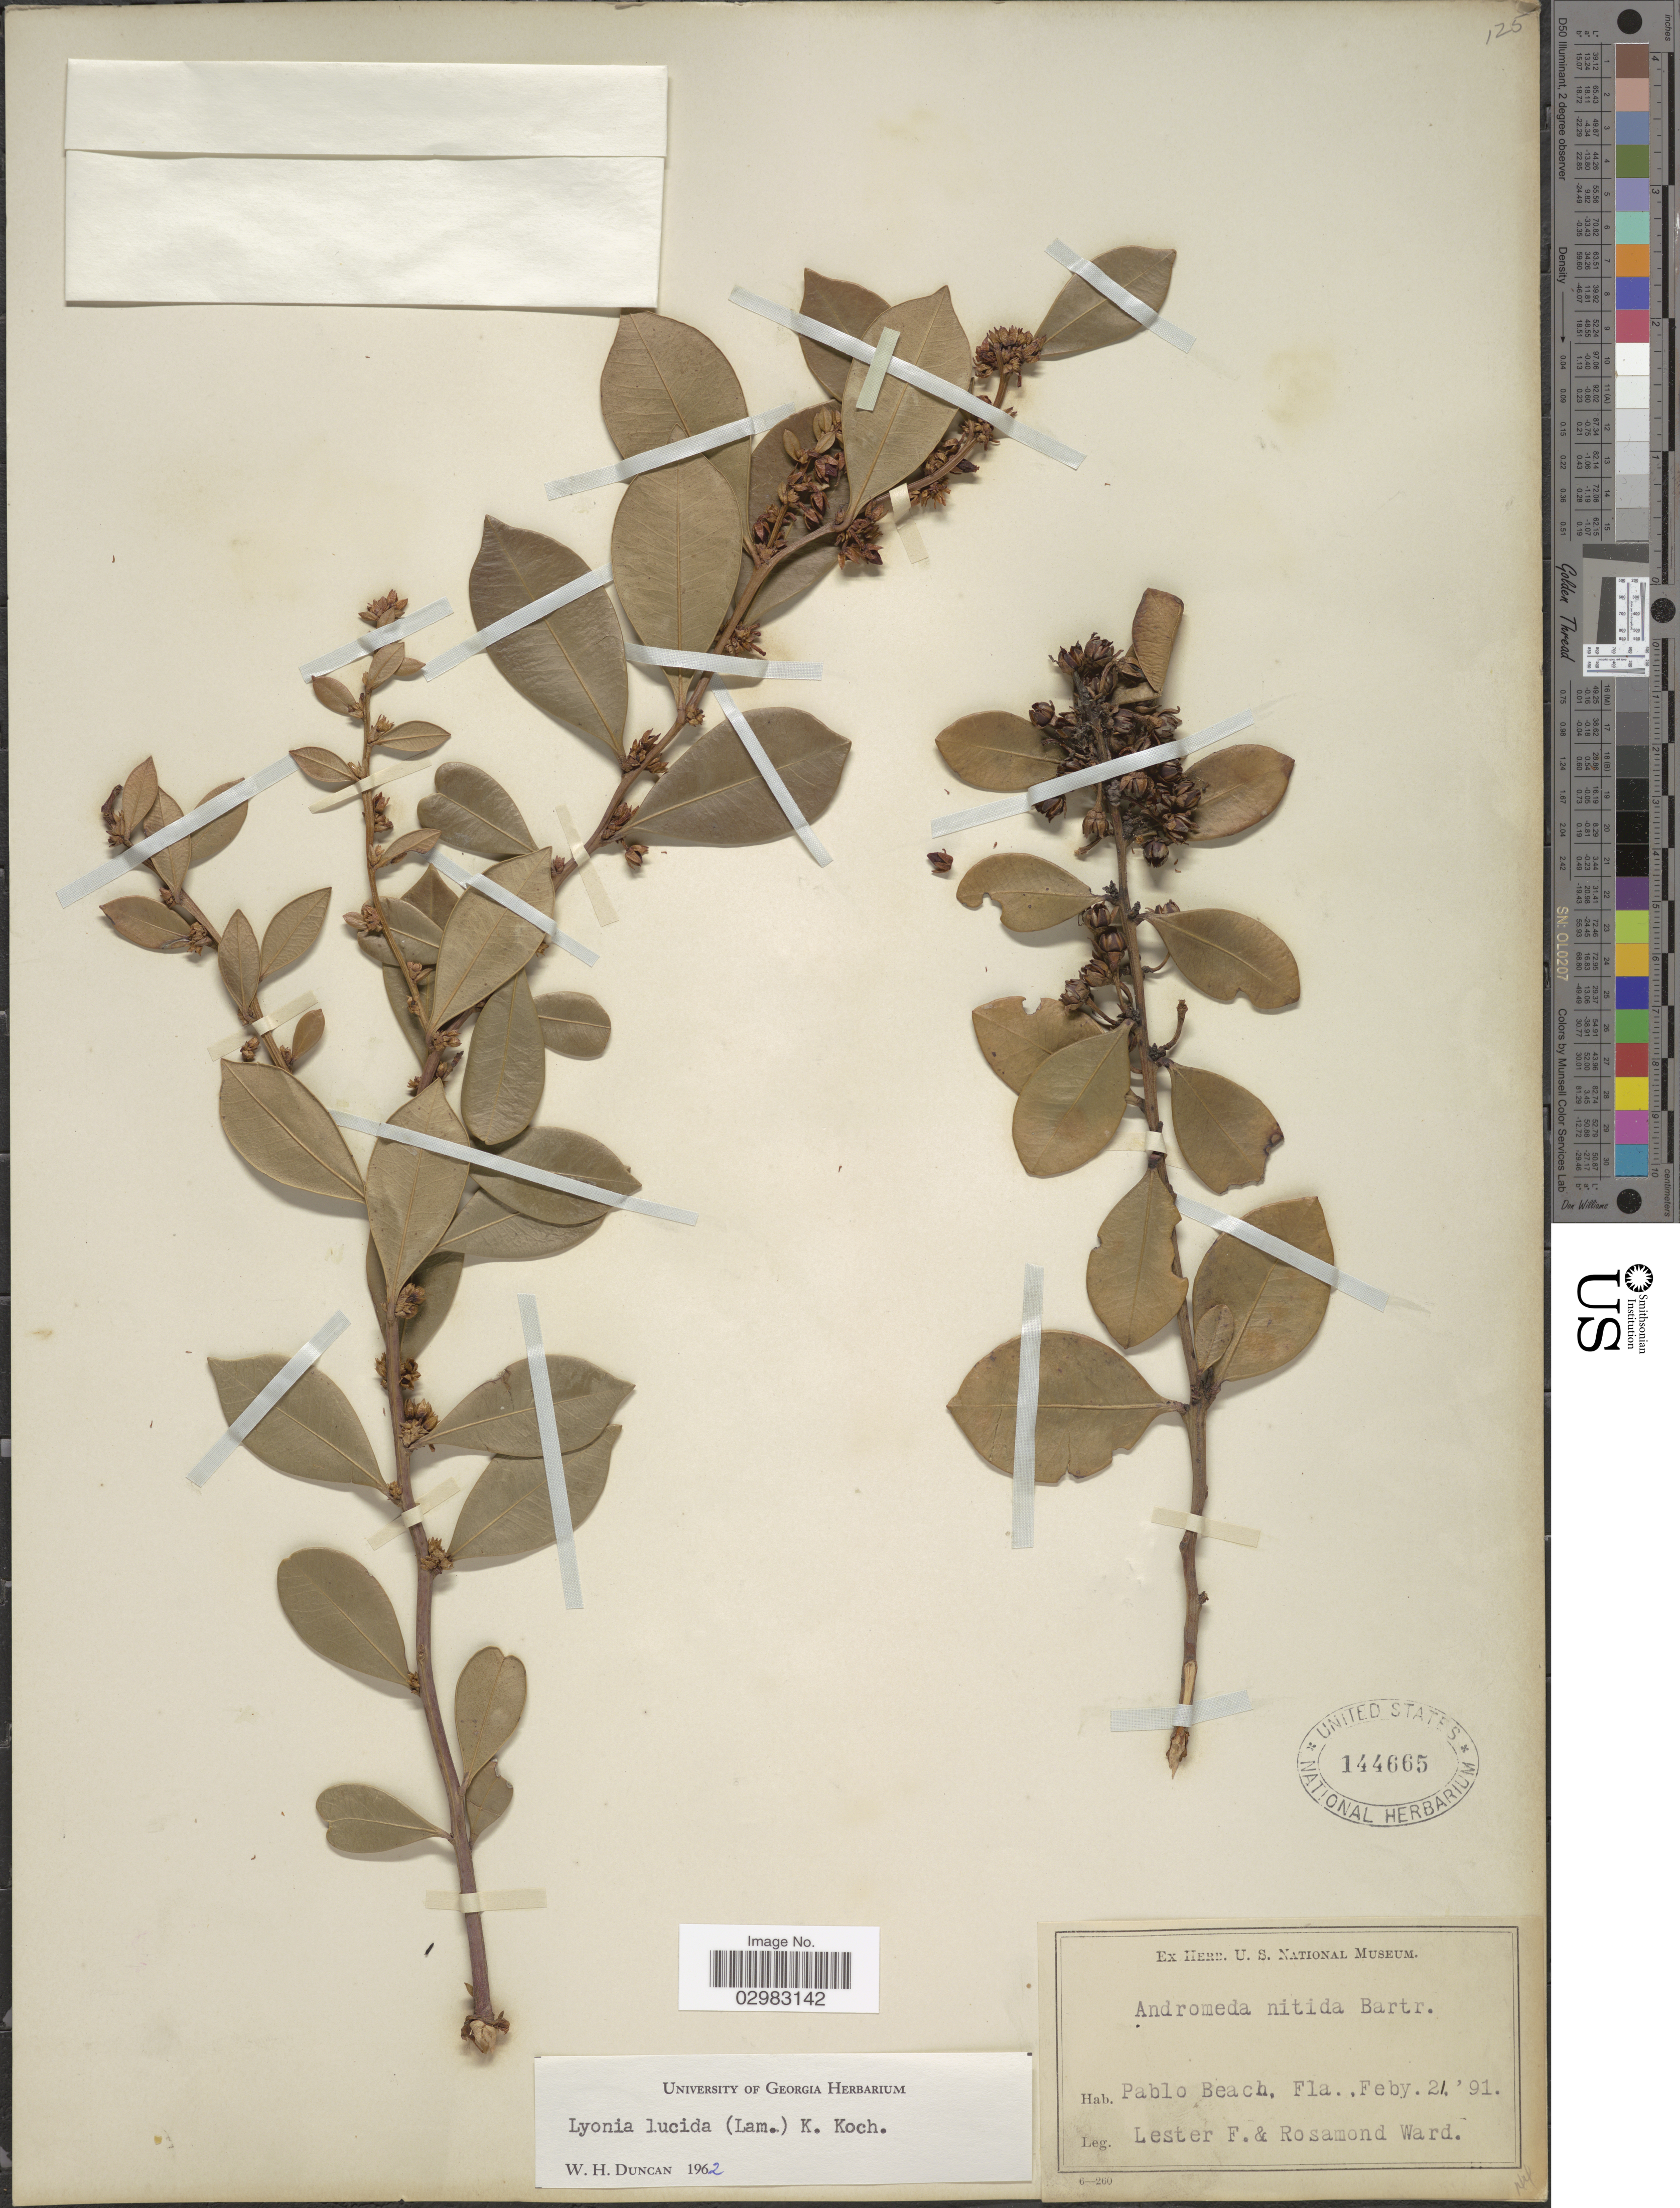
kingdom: Plantae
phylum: Tracheophyta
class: Magnoliopsida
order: Ericales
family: Ericaceae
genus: Lyonia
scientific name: Lyonia lucida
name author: K. Koch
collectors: L. F. Ward & R. Ward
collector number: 144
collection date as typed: Transcribed d/m/y: 21/2/91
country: United States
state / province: Florida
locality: Pablo Beach, Fla.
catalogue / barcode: US 144665